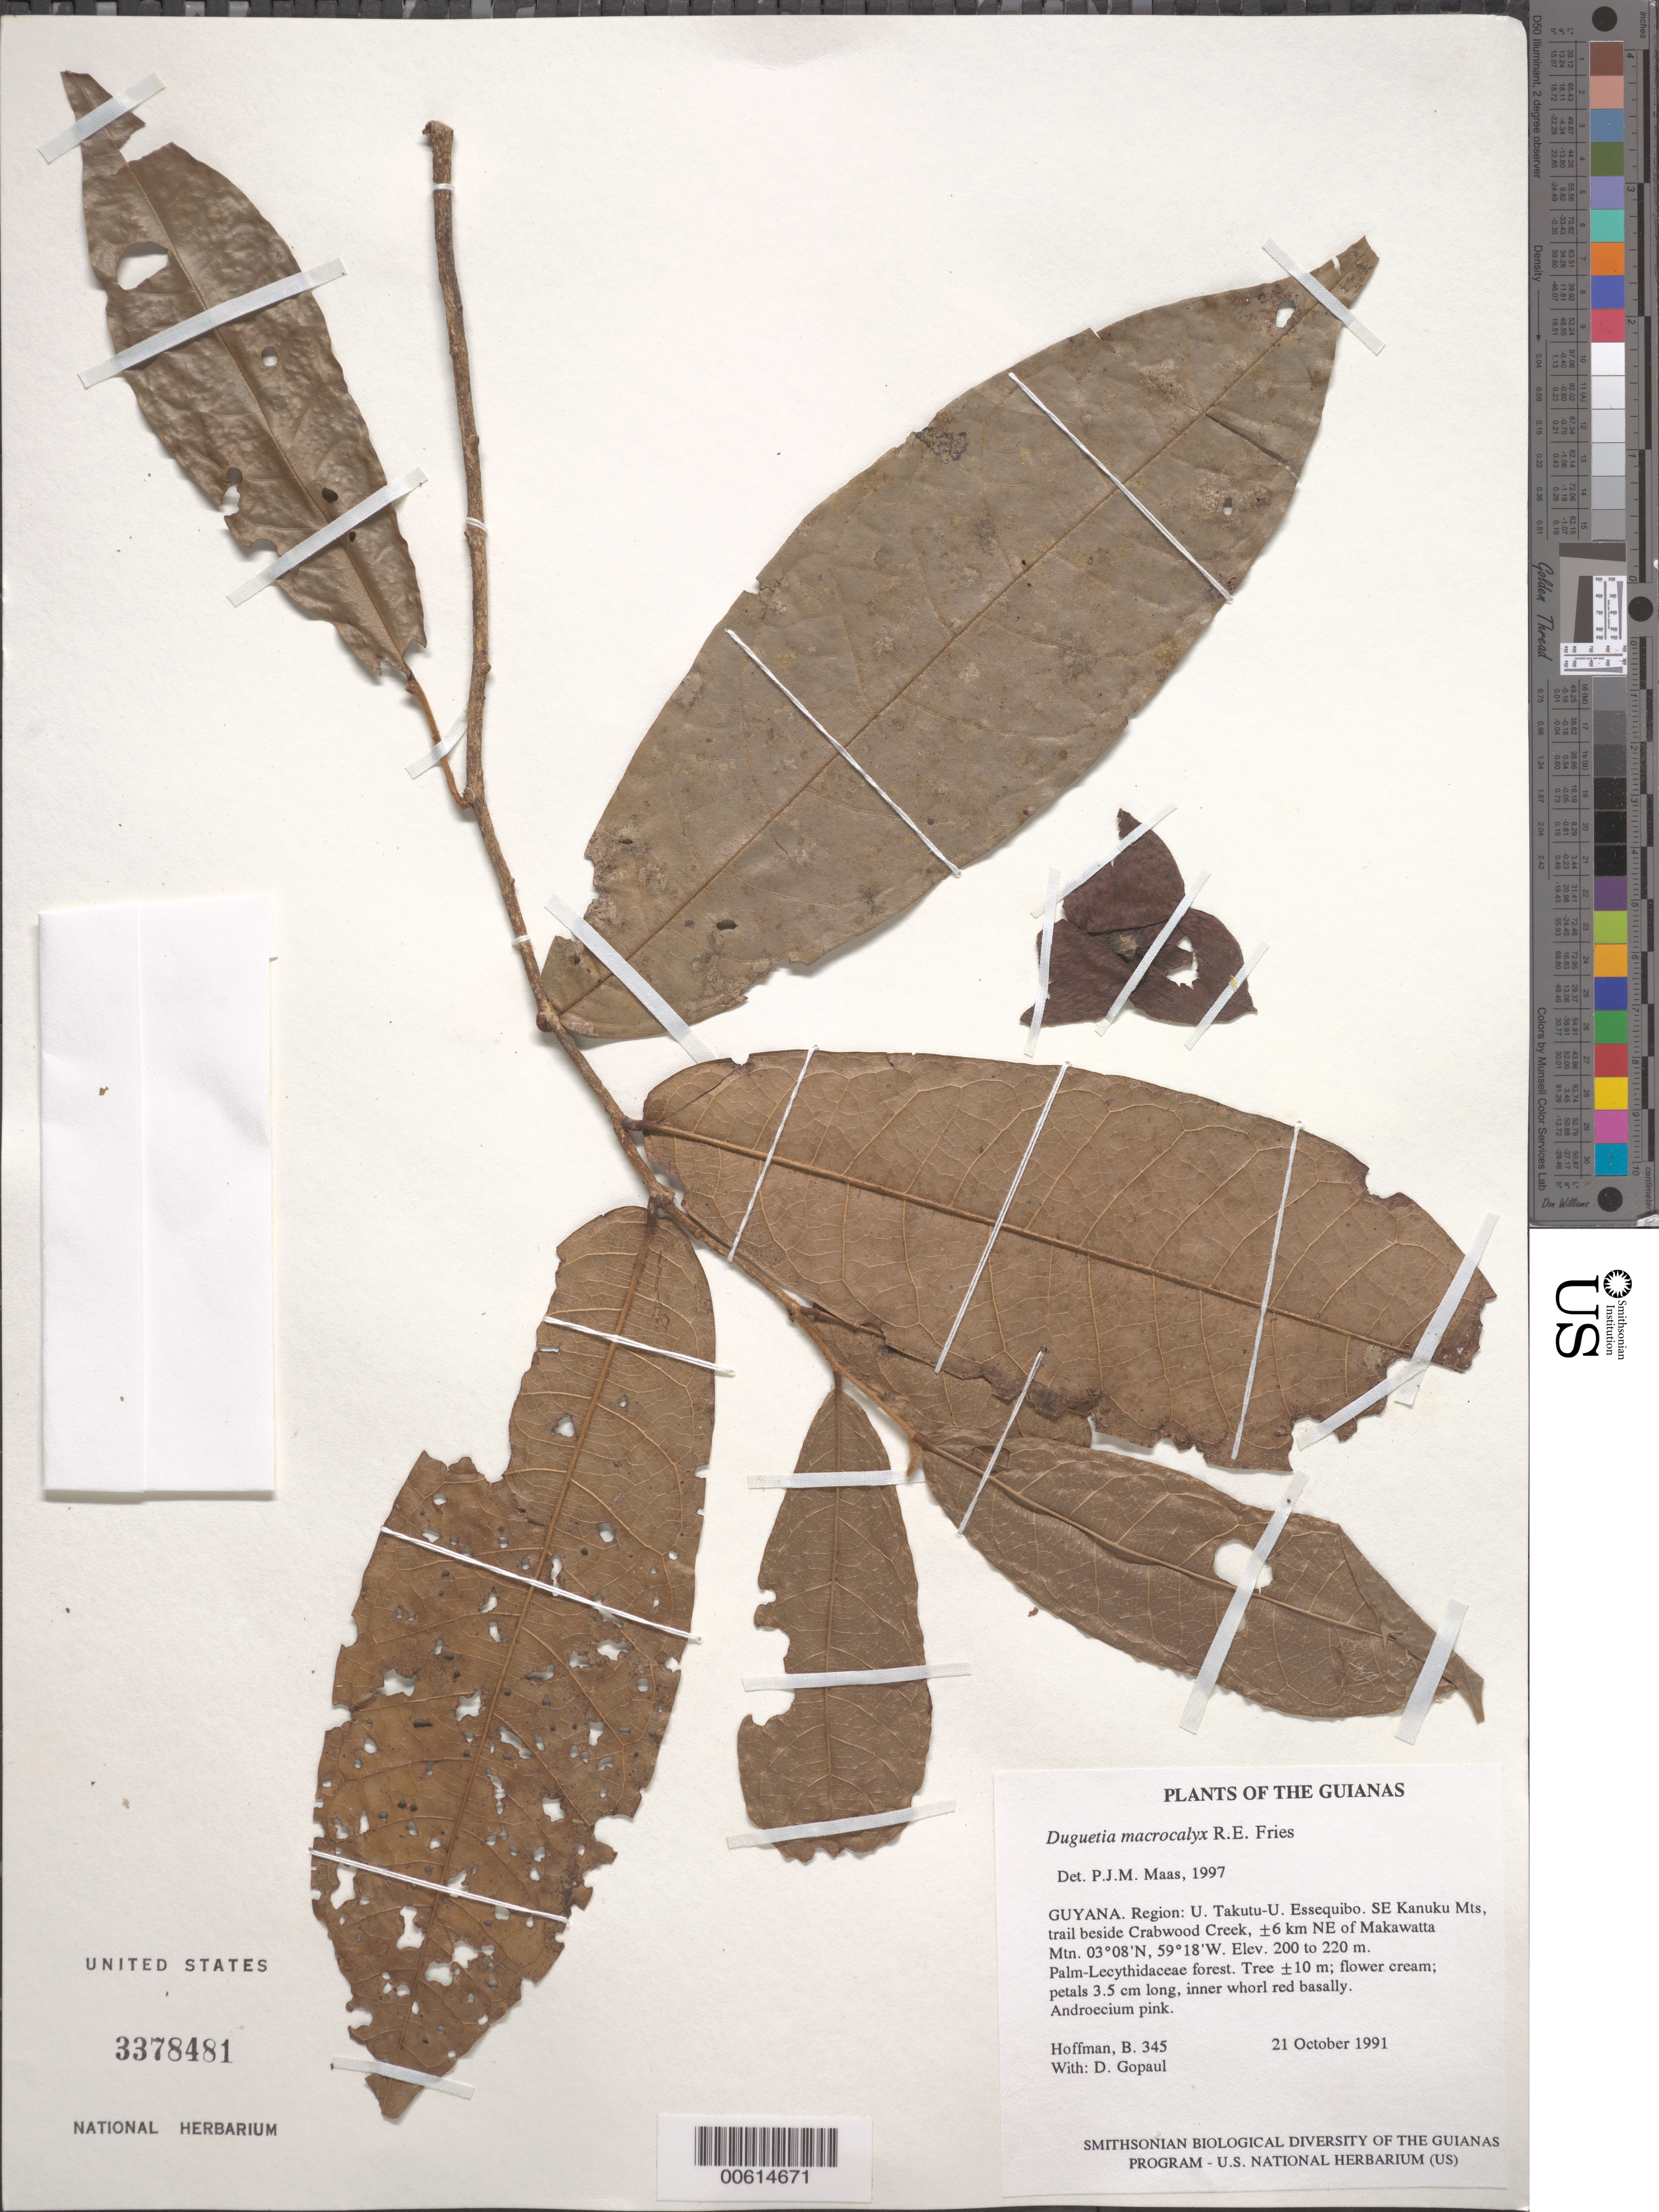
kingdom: Plantae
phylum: Tracheophyta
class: Magnoliopsida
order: Magnoliales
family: Annonaceae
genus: Duguetia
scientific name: Duguetia macrocalyx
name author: R.E. Fr.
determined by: Maas, Paul J. M.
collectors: B. Hoffman & D. Gopaul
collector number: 345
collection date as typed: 21 October 1991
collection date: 1991-10-21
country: Guyana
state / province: U. Takutu-U. Essequibo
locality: SE Kanuku Mts, trail beside Crabwood Creek, ±6 km NE of Makawatta Mtn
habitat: Palm-Lecythidaceae forest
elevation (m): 200